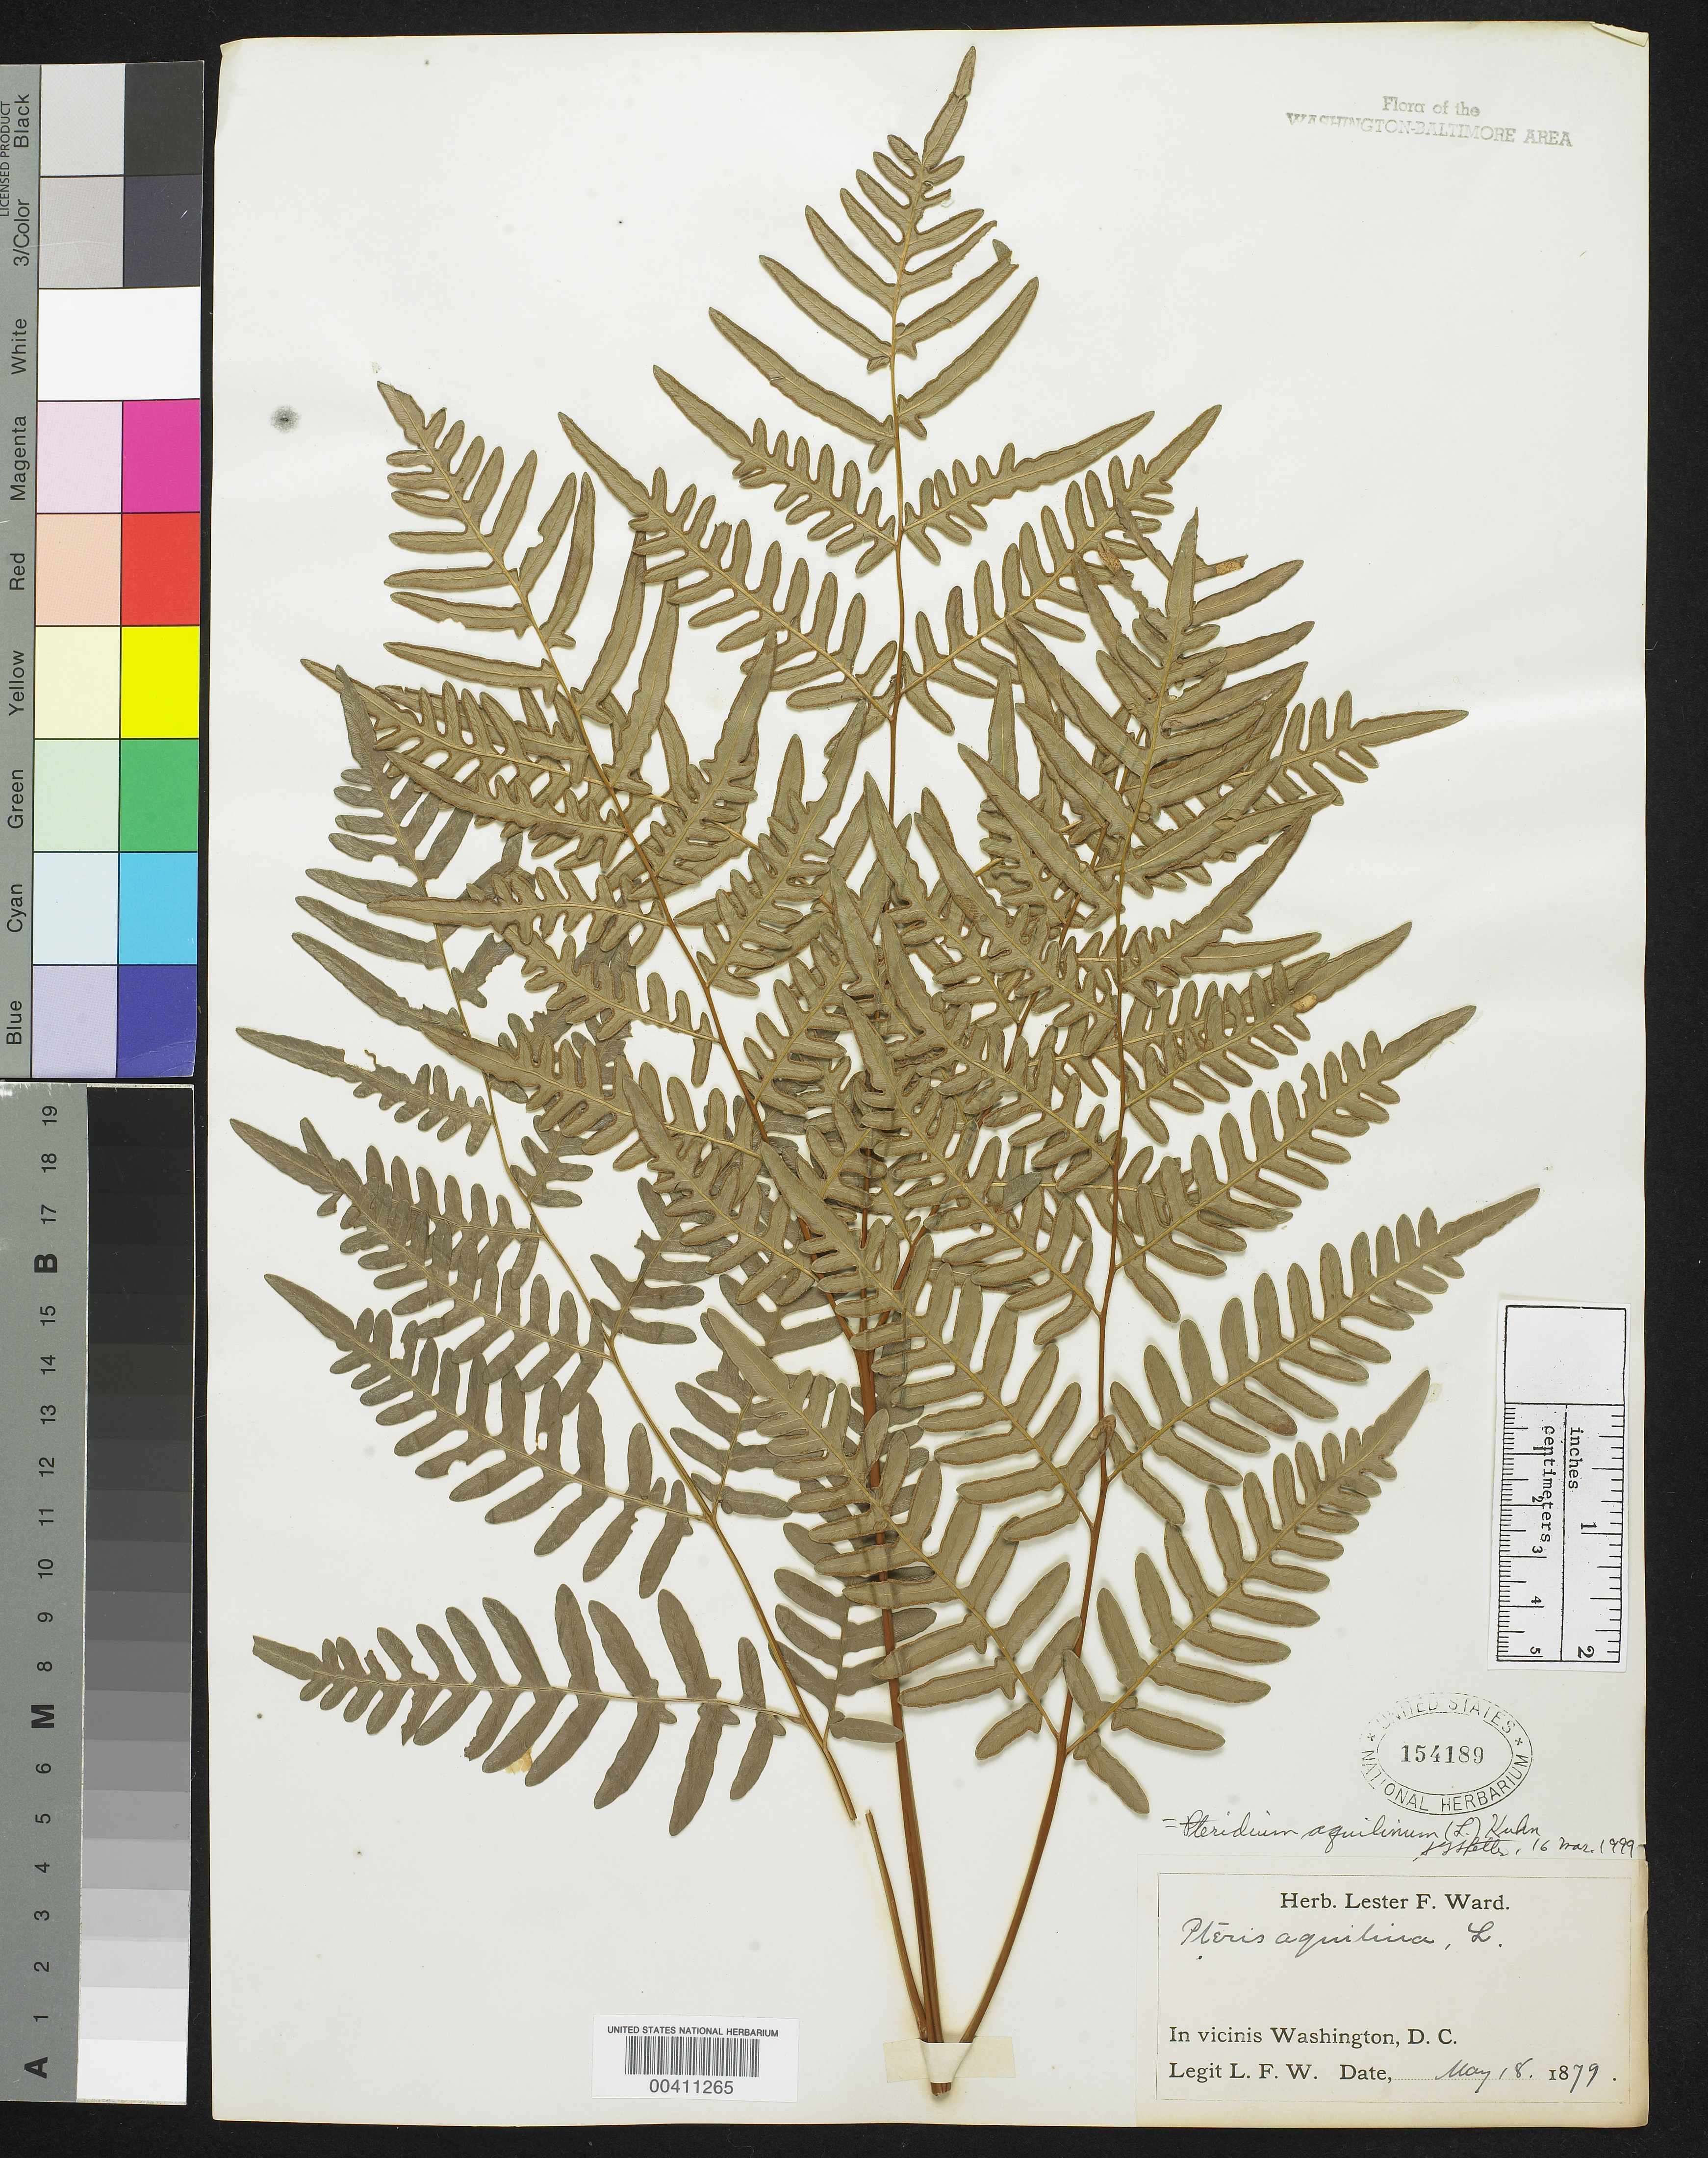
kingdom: Plantae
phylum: Tracheophyta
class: Polypodiopsida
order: Polypodiales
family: Dennstaedtiaceae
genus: Pteridium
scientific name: Pteridium aquilinum var. latiusculum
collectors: L. F. Ward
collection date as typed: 18 May 1879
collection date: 1879-05-18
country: United States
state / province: District of Columbia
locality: DC vicinity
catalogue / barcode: US 154189